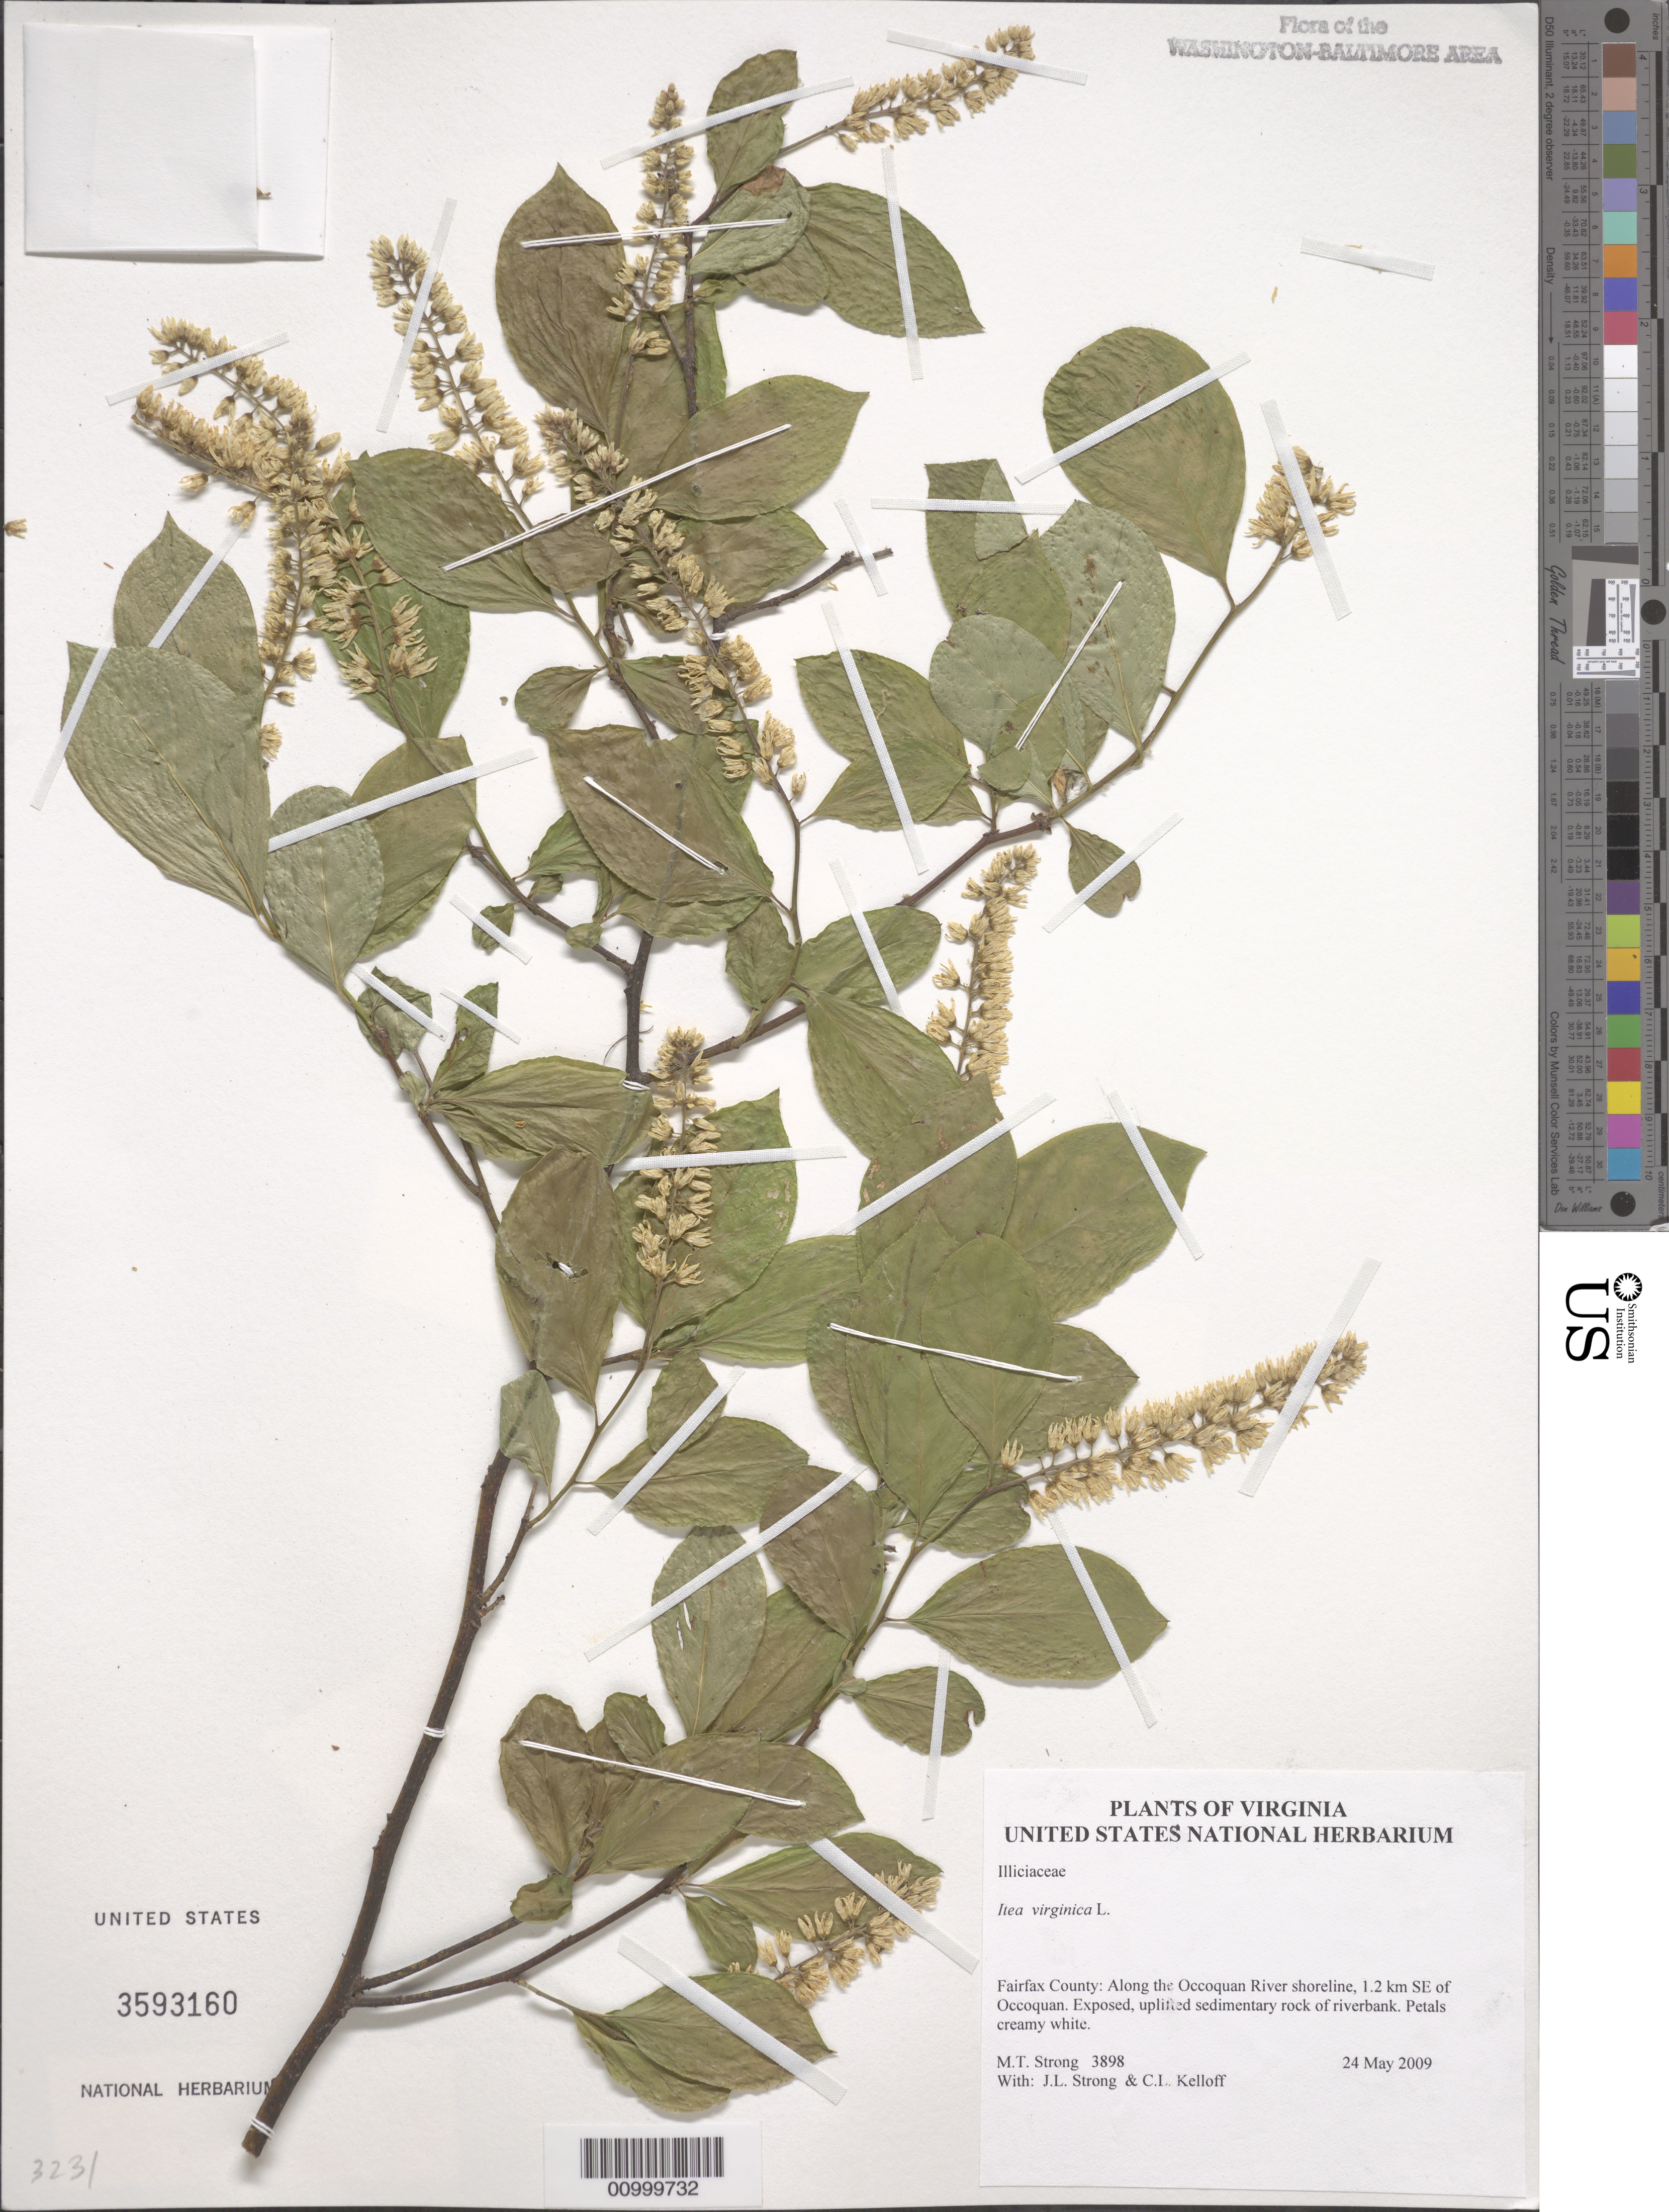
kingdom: Plantae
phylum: Tracheophyta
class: Magnoliopsida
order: Saxifragales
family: Iteaceae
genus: Itea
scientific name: Itea virginica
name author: L.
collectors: M. T. Strong, J. L. Strong & C. L. Kelloff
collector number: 3898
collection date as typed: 24 May 2009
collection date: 2009-05-24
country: United States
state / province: Virginia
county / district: Fairfax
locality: Along the Occoquan River shoreline, 1.2 SE of Occoquan.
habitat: Exposed, uplifted sedimentary rock of riverbank.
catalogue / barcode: US 3593160